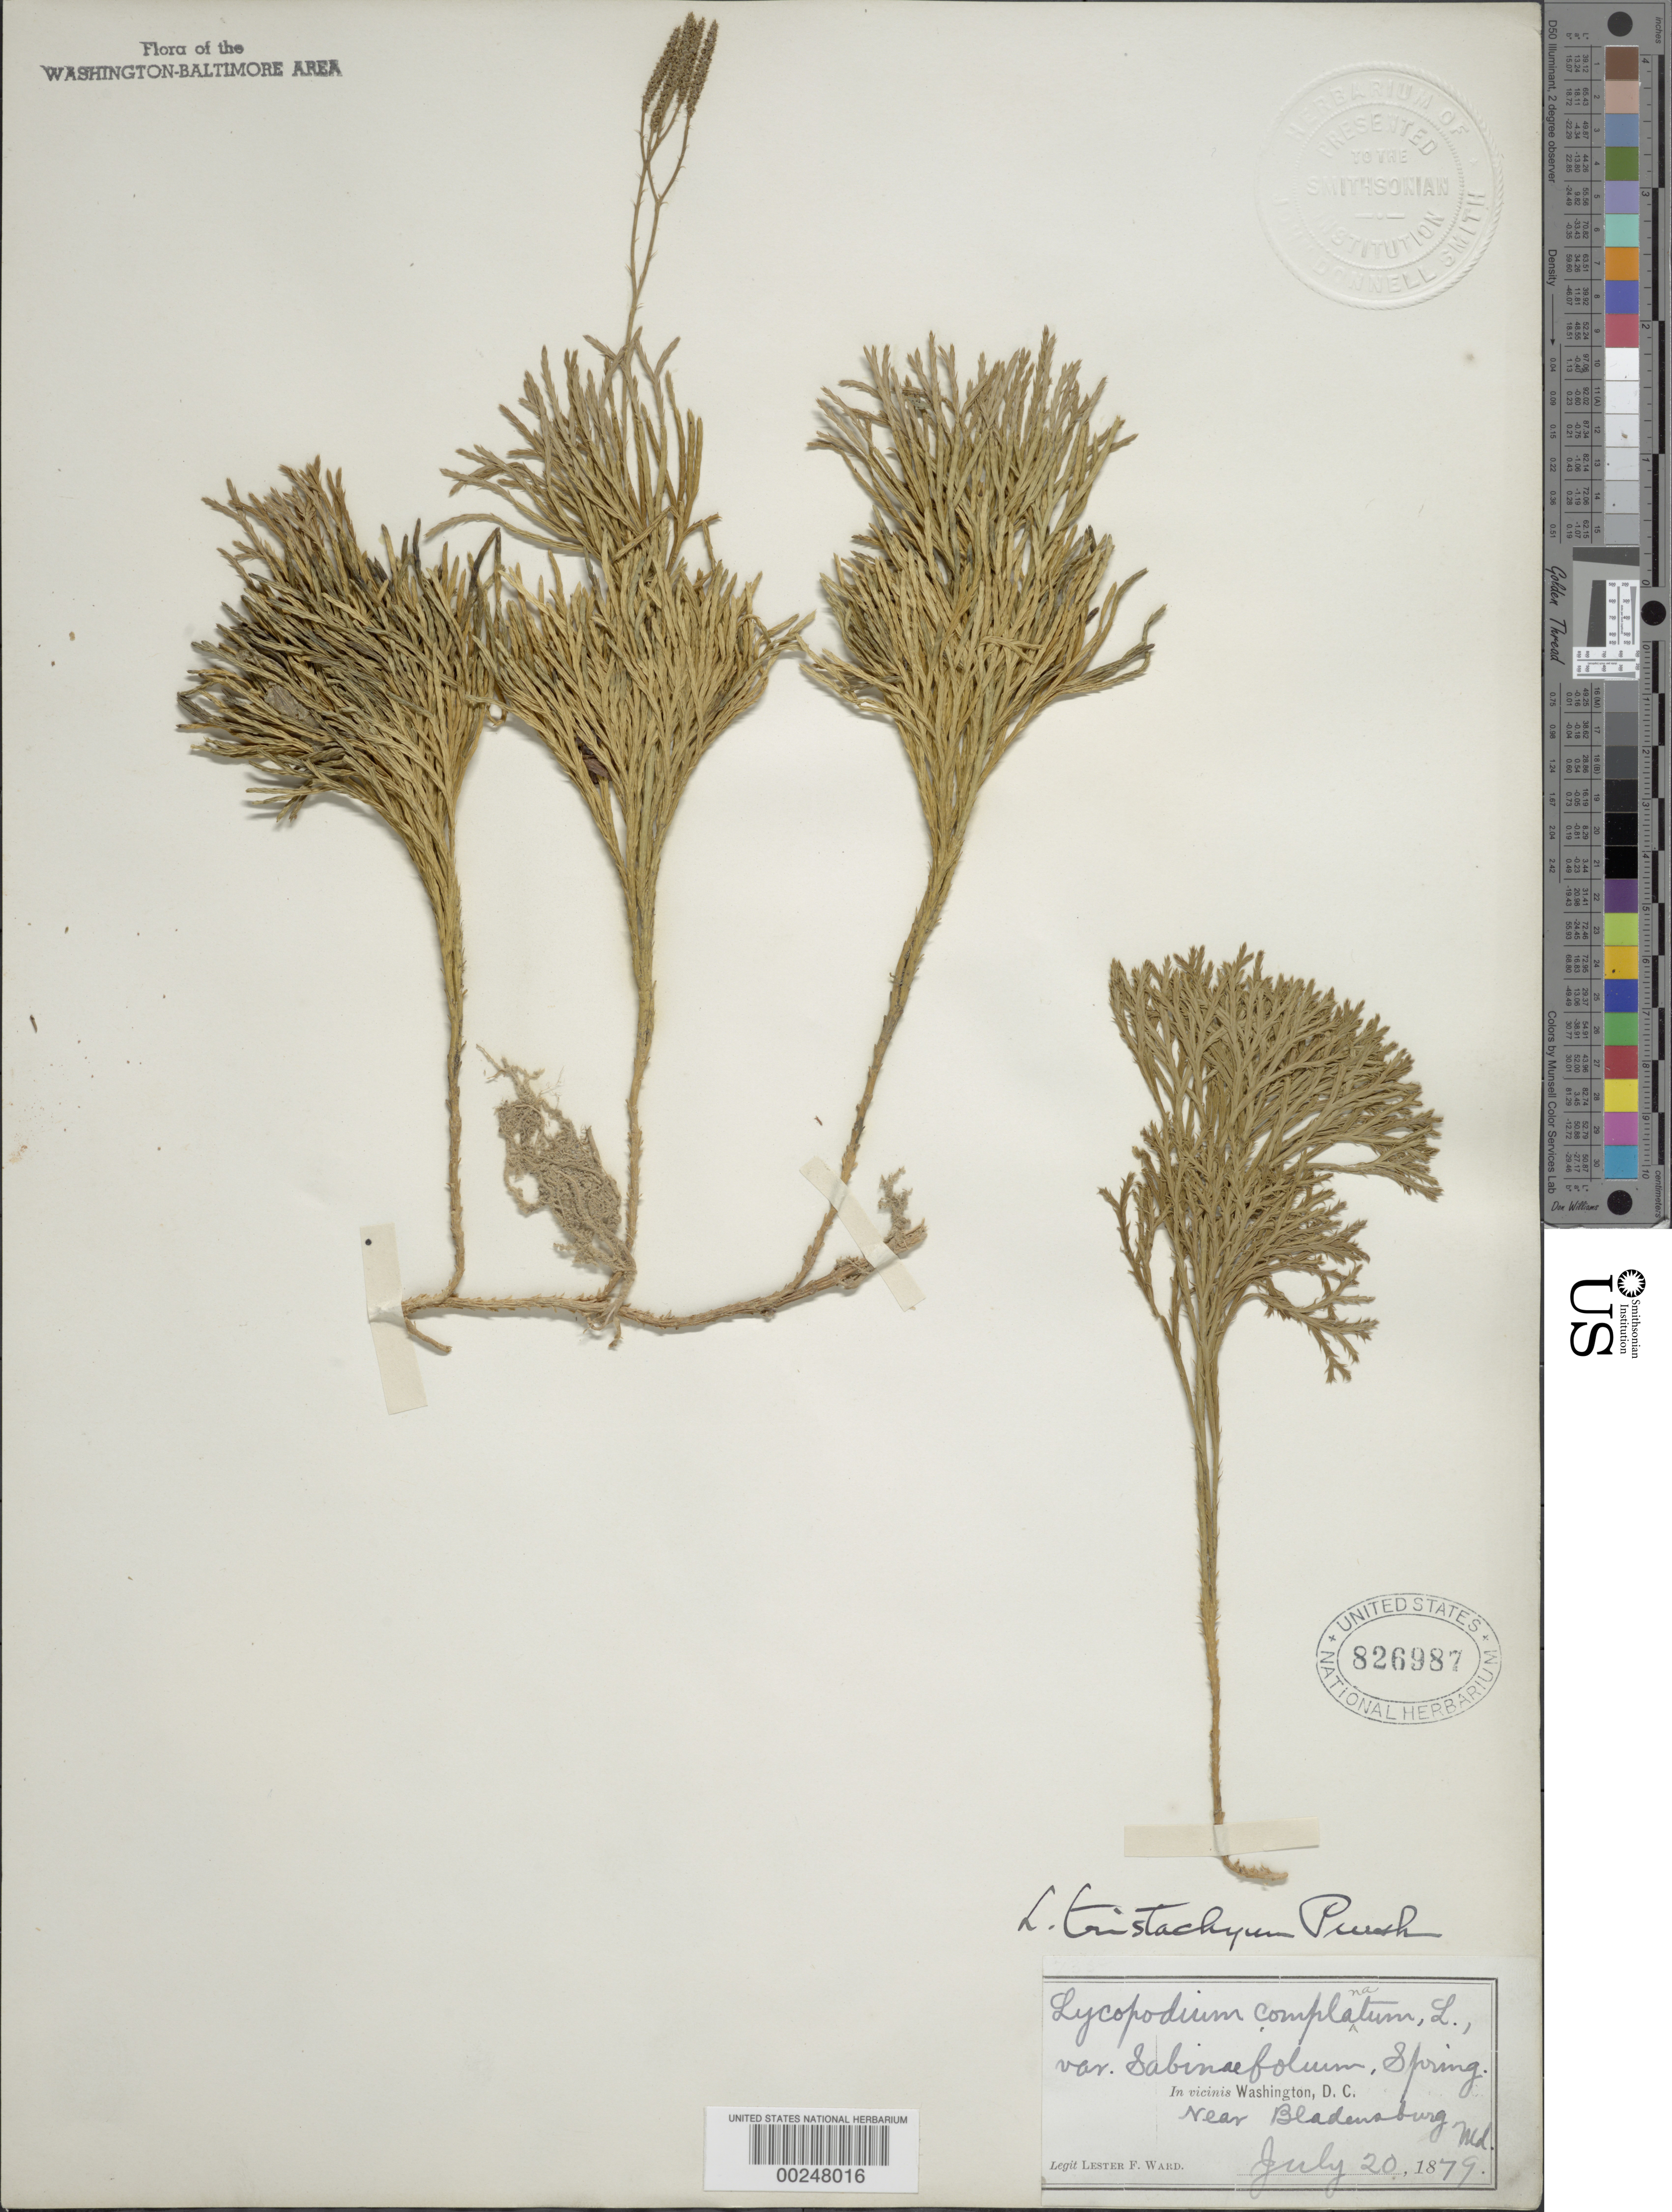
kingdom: Plantae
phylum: Tracheophyta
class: Lycopodiopsida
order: Lycopodiales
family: Lycopodiaceae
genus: Diphasiastrum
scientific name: Diphasiastrum tristachyum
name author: (Pursh) Holub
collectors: L. F. Ward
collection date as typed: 20 Jul 1879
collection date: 1879-07-20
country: United States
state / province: Maryland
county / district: Prince George's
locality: Near Bladensburg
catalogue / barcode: US 826987